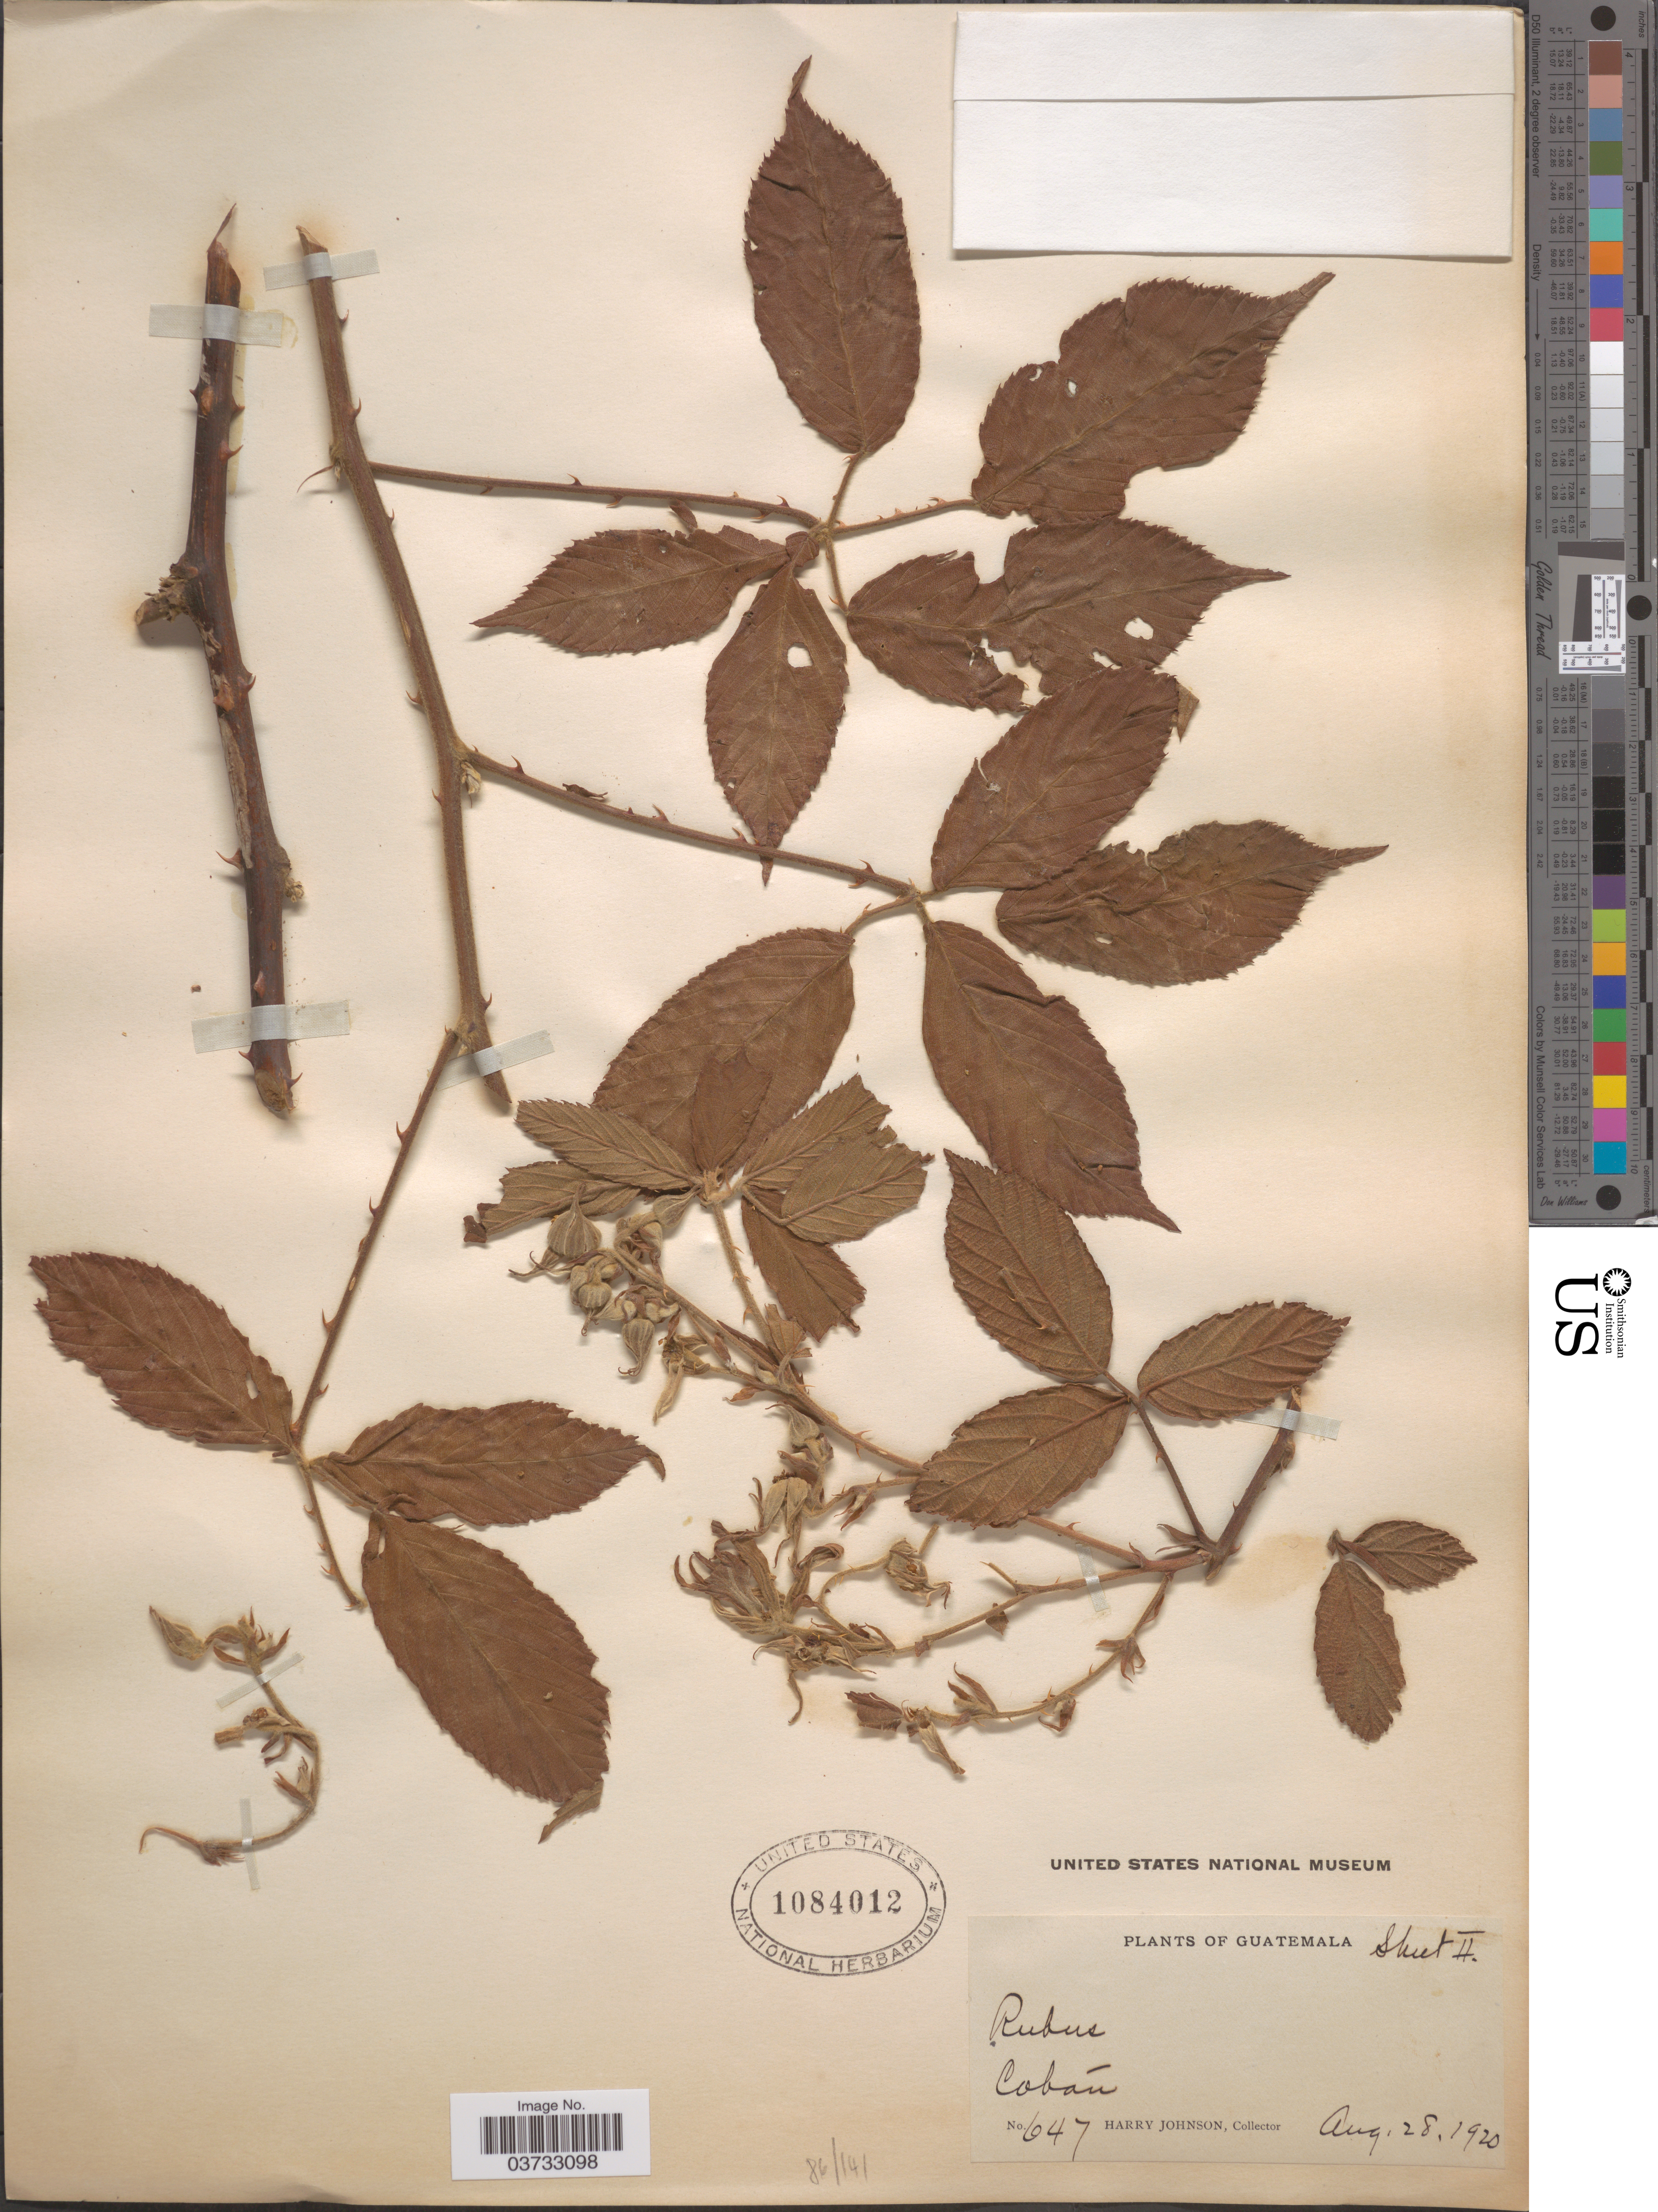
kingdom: Plantae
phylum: Tracheophyta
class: Magnoliopsida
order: Rosales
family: Rosaceae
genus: Rubus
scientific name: Rubus sp.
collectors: H. Johnson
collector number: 647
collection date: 1920-08-28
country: Guatemala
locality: Cobán.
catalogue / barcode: US 1084012